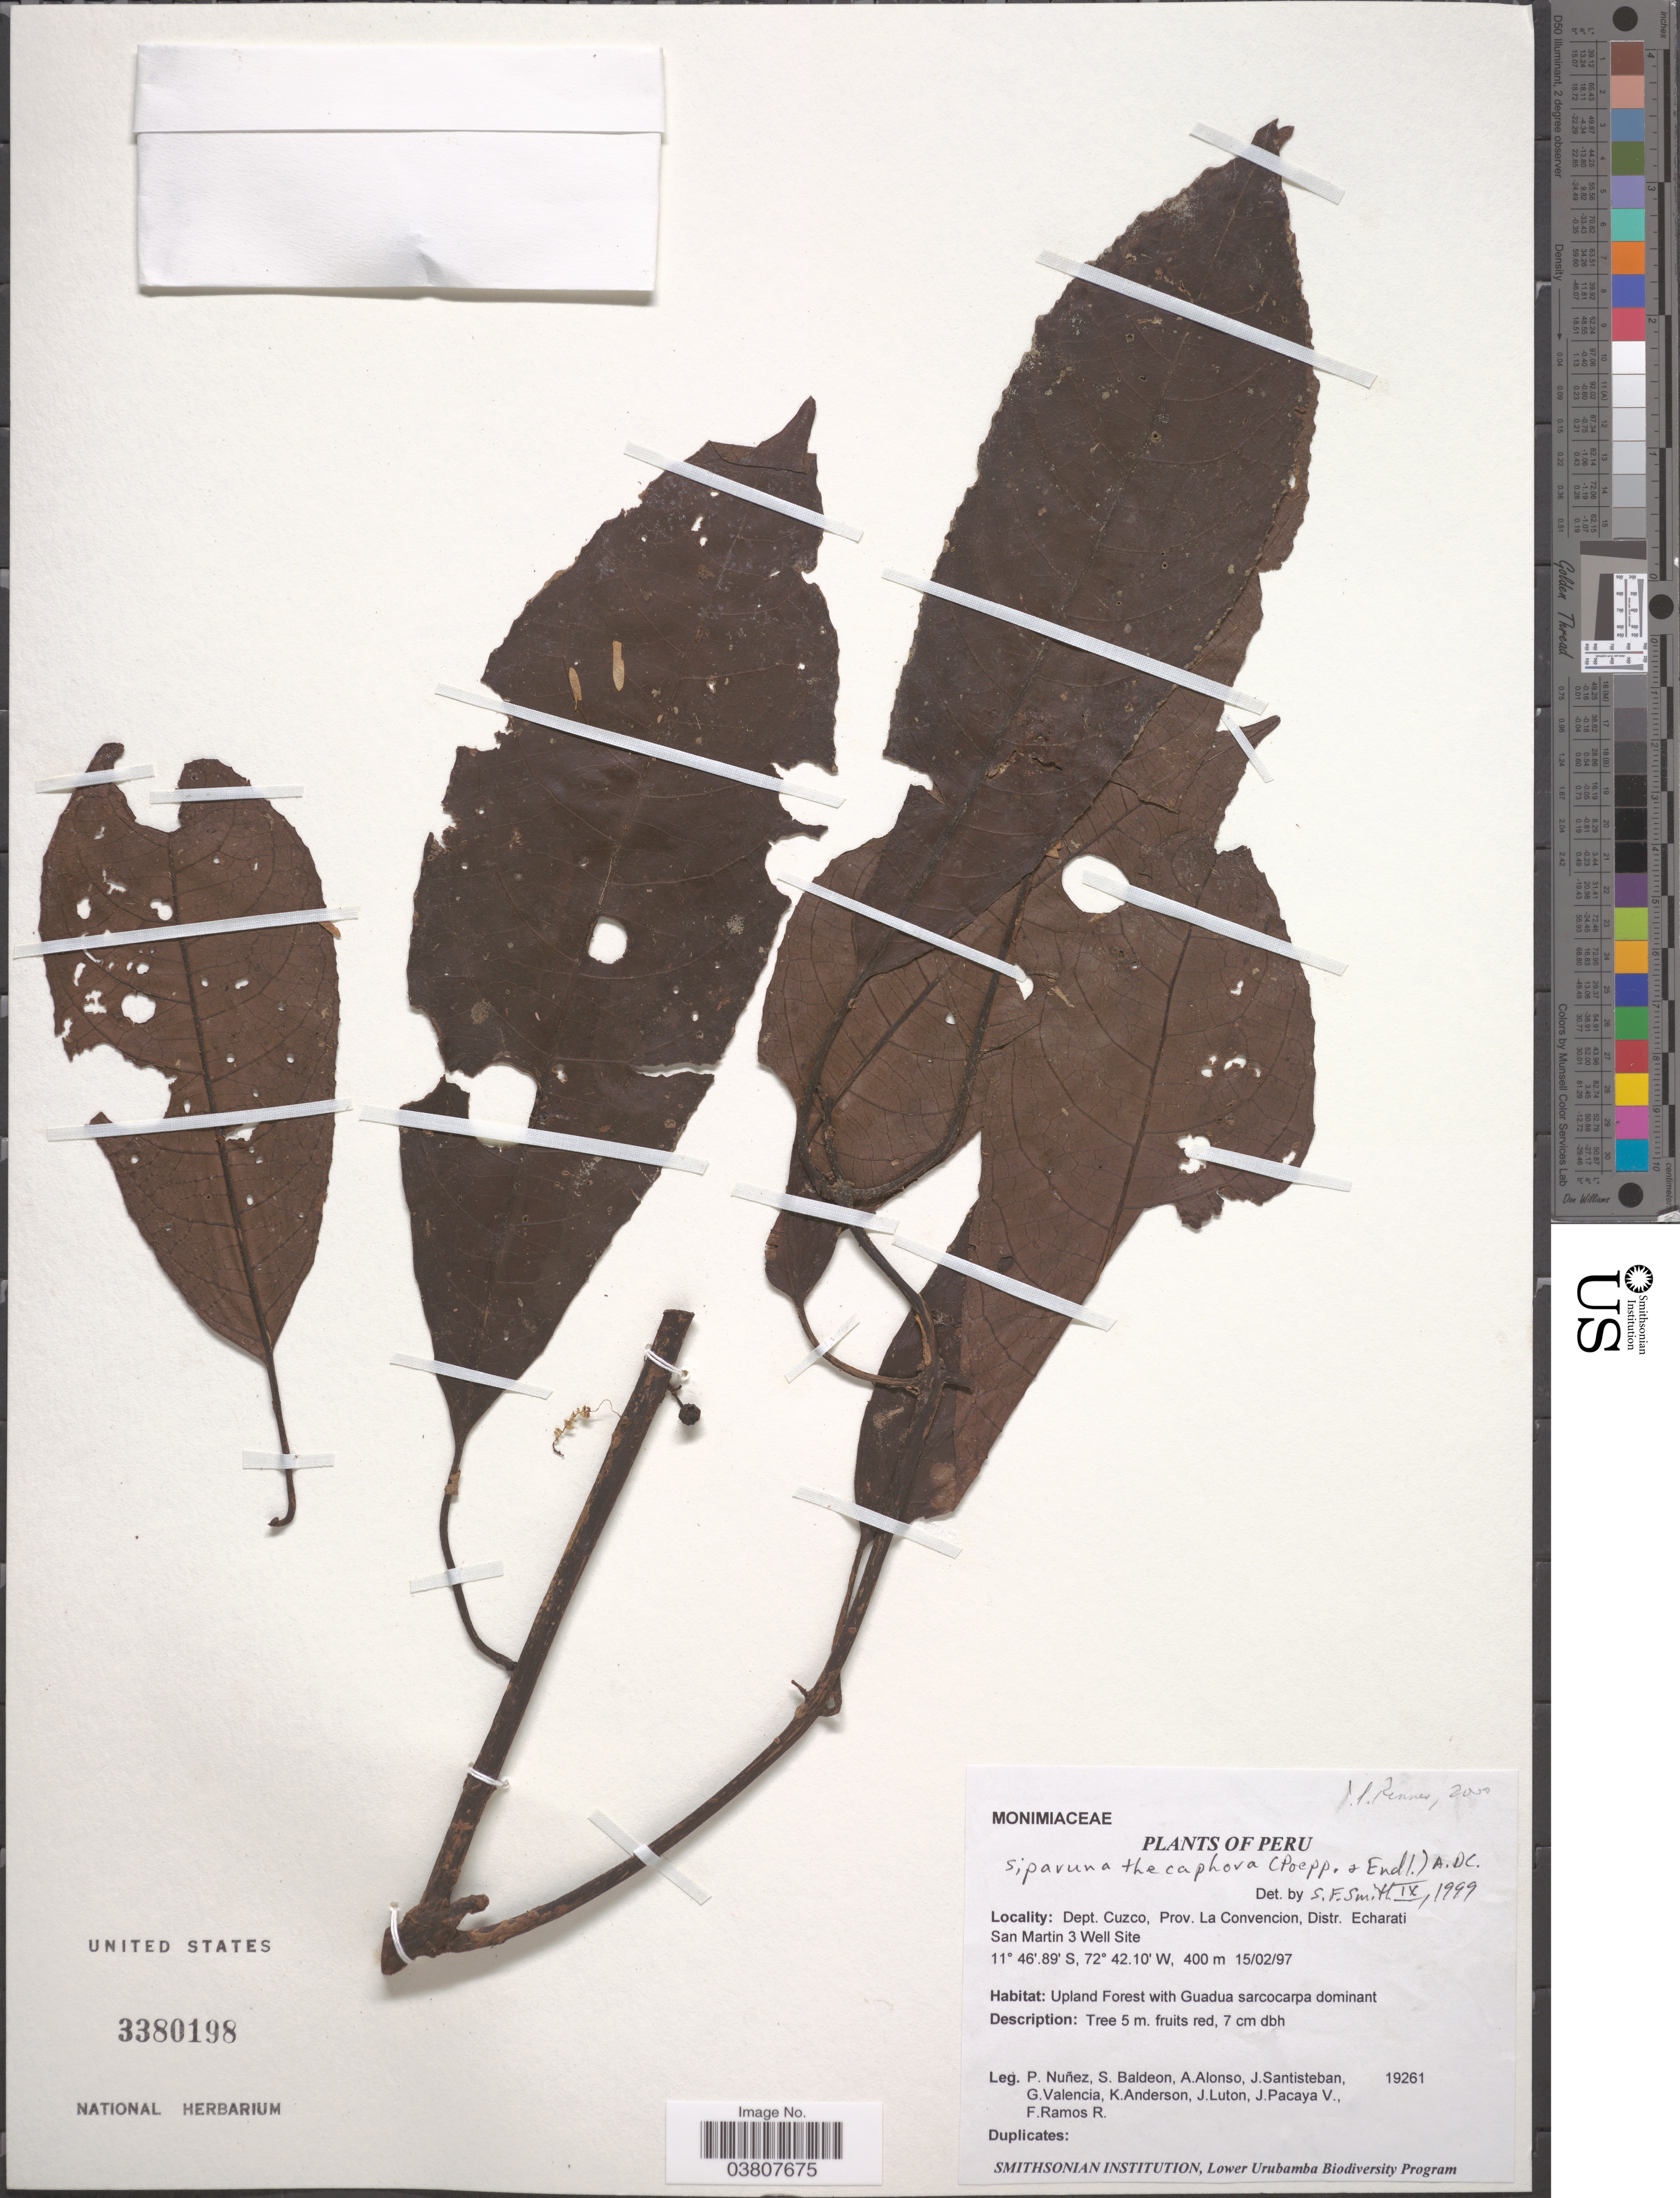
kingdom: Plantae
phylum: Tracheophyta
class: Magnoliopsida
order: Laurales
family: Siparunaceae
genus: Siparuna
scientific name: Siparuna thecaphora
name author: (Poepp. & Endl.) A. DC.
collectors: P. Nuñez V., S. Baldeon, A. Alonso, J. Santisteban & et al.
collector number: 19261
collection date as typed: Transcribed d/m/y: 15/2/97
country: Peru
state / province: Cusco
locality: Dept. Cuzco, Prov. La Convencion, Distr. Echarati San Martin 3 Well Site.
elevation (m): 400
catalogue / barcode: US 3380198